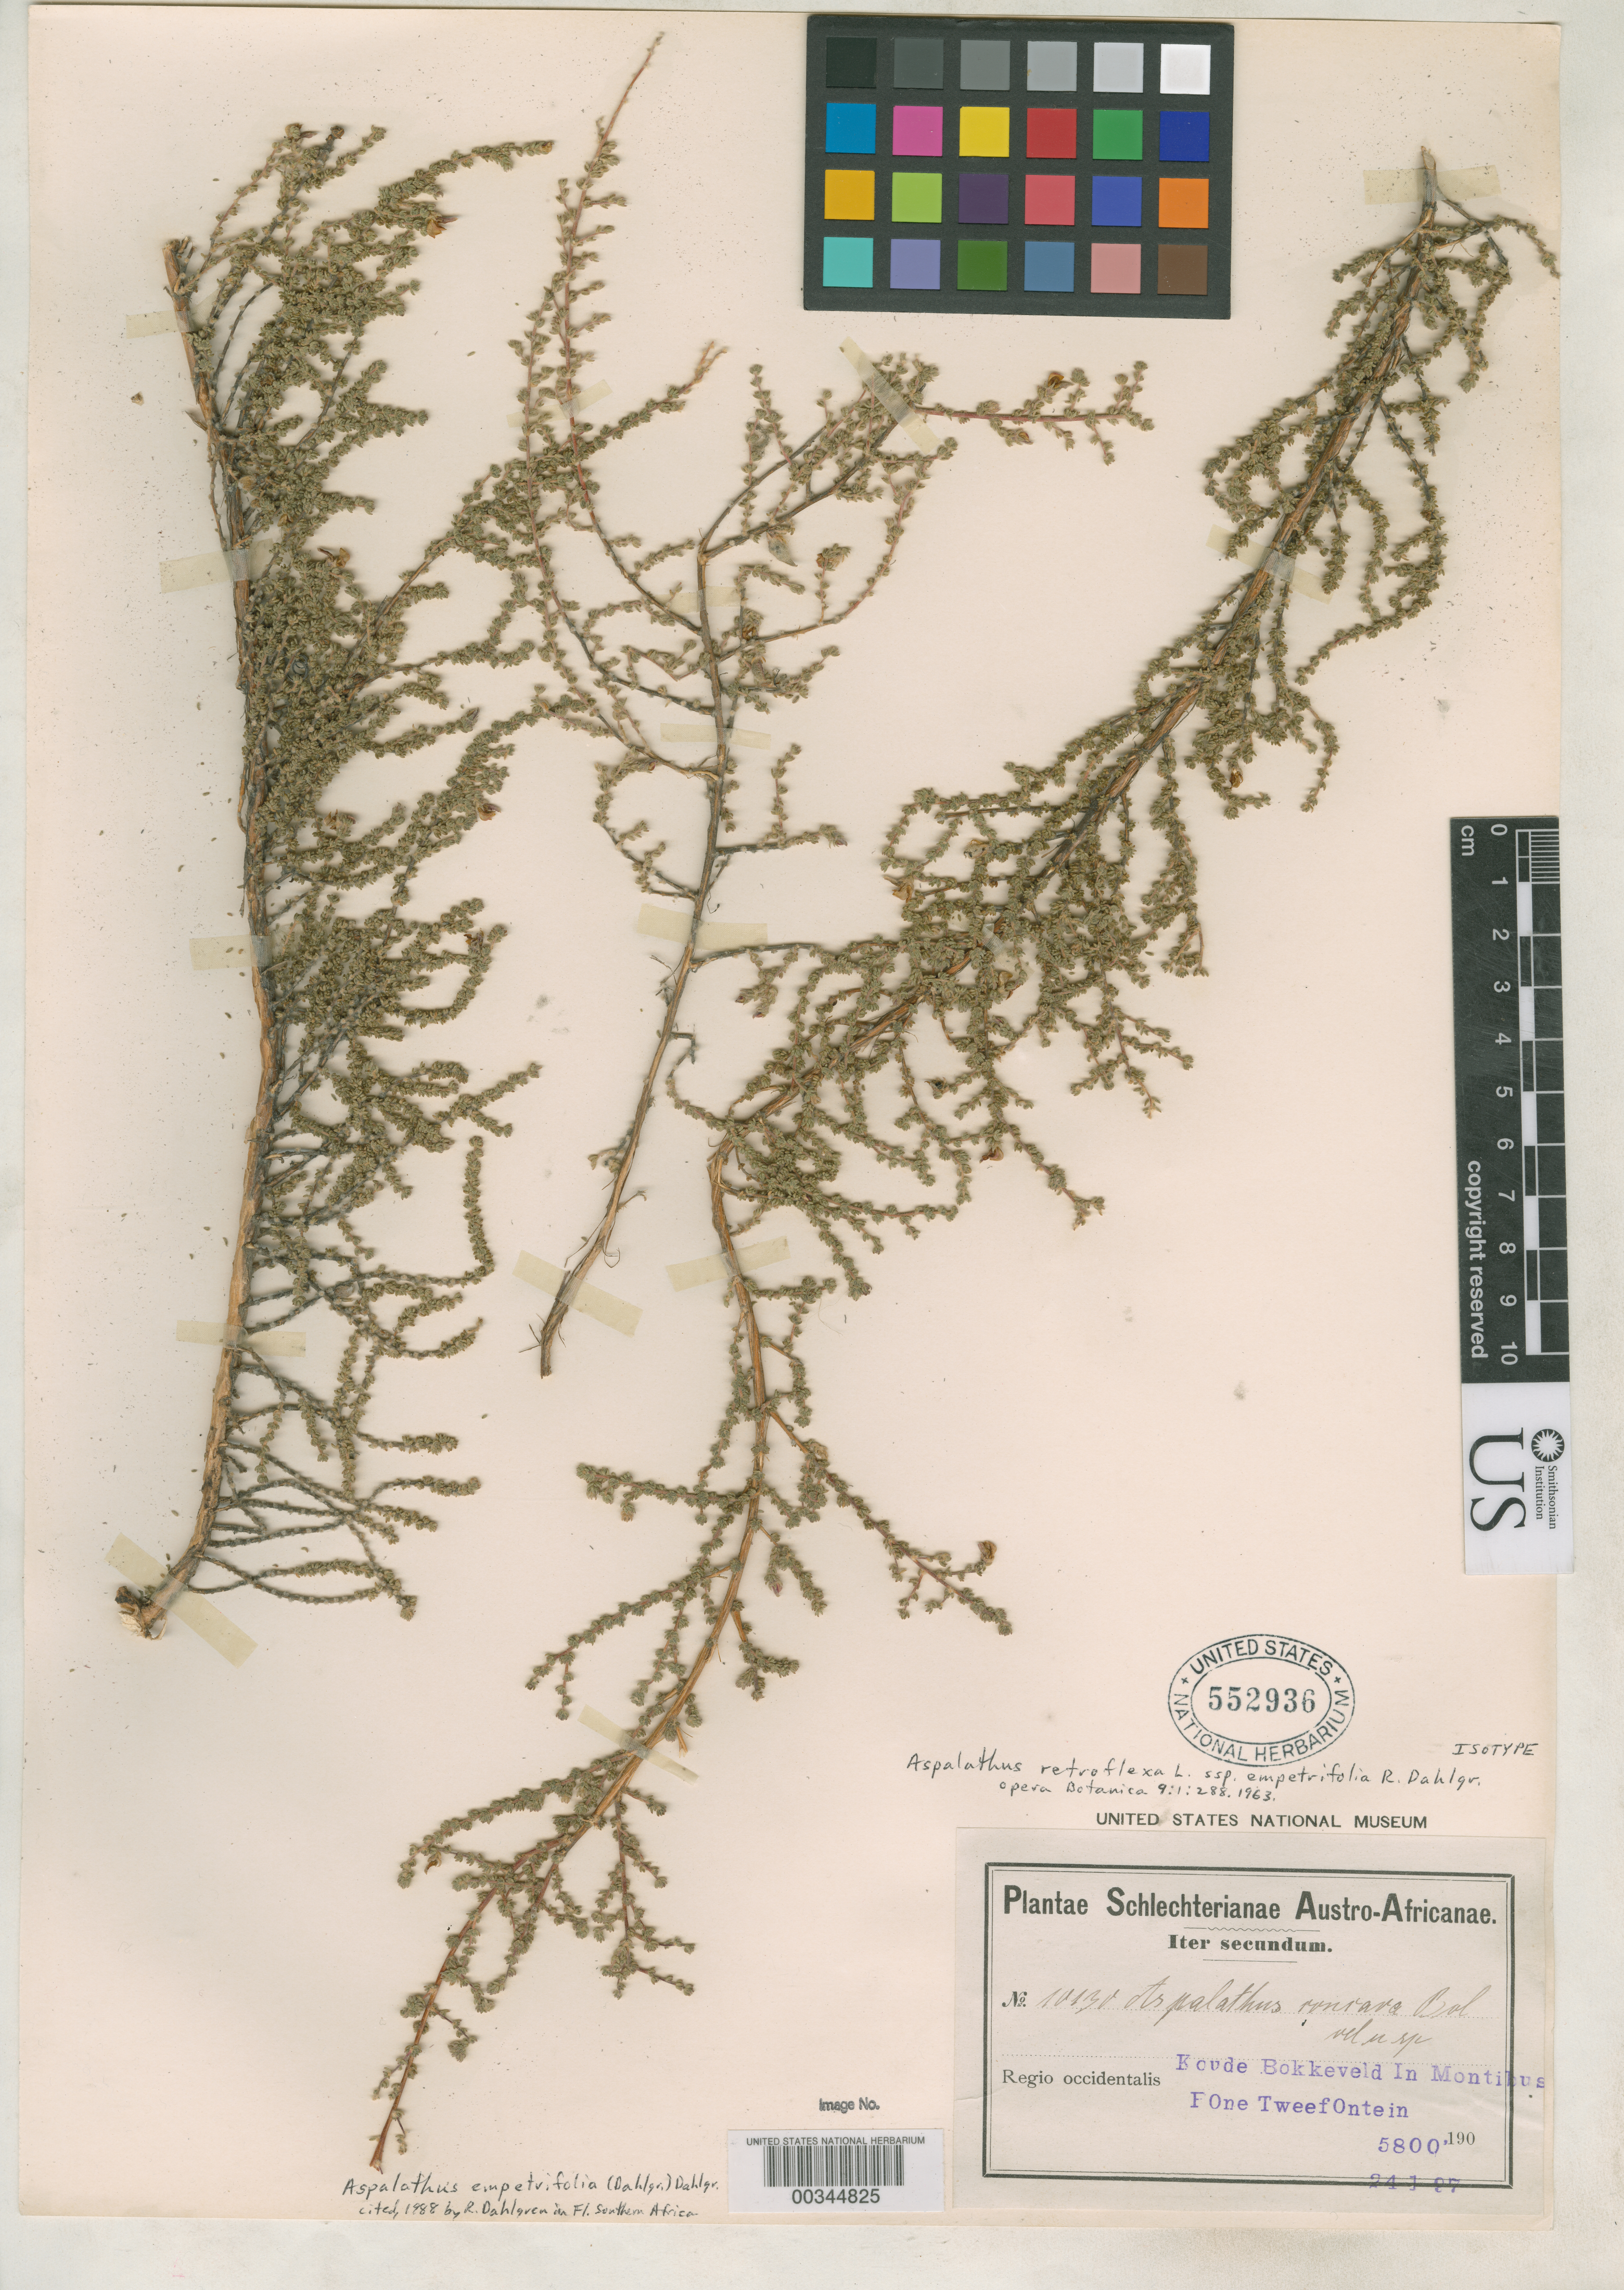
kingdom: Plantae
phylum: Tracheophyta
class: Magnoliopsida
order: Fabales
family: Fabaceae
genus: Aspalathus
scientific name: Aspalathus retroflexa subsp. empetrifolia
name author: R. Dahlgren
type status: Isotype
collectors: F. R. R. Schlechter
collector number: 10130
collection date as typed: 24 Jan 1897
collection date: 1897-01-24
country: South Africa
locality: Koude Bokkeveld in montibus, pone Tweefontein.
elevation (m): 1768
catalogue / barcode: US 552936